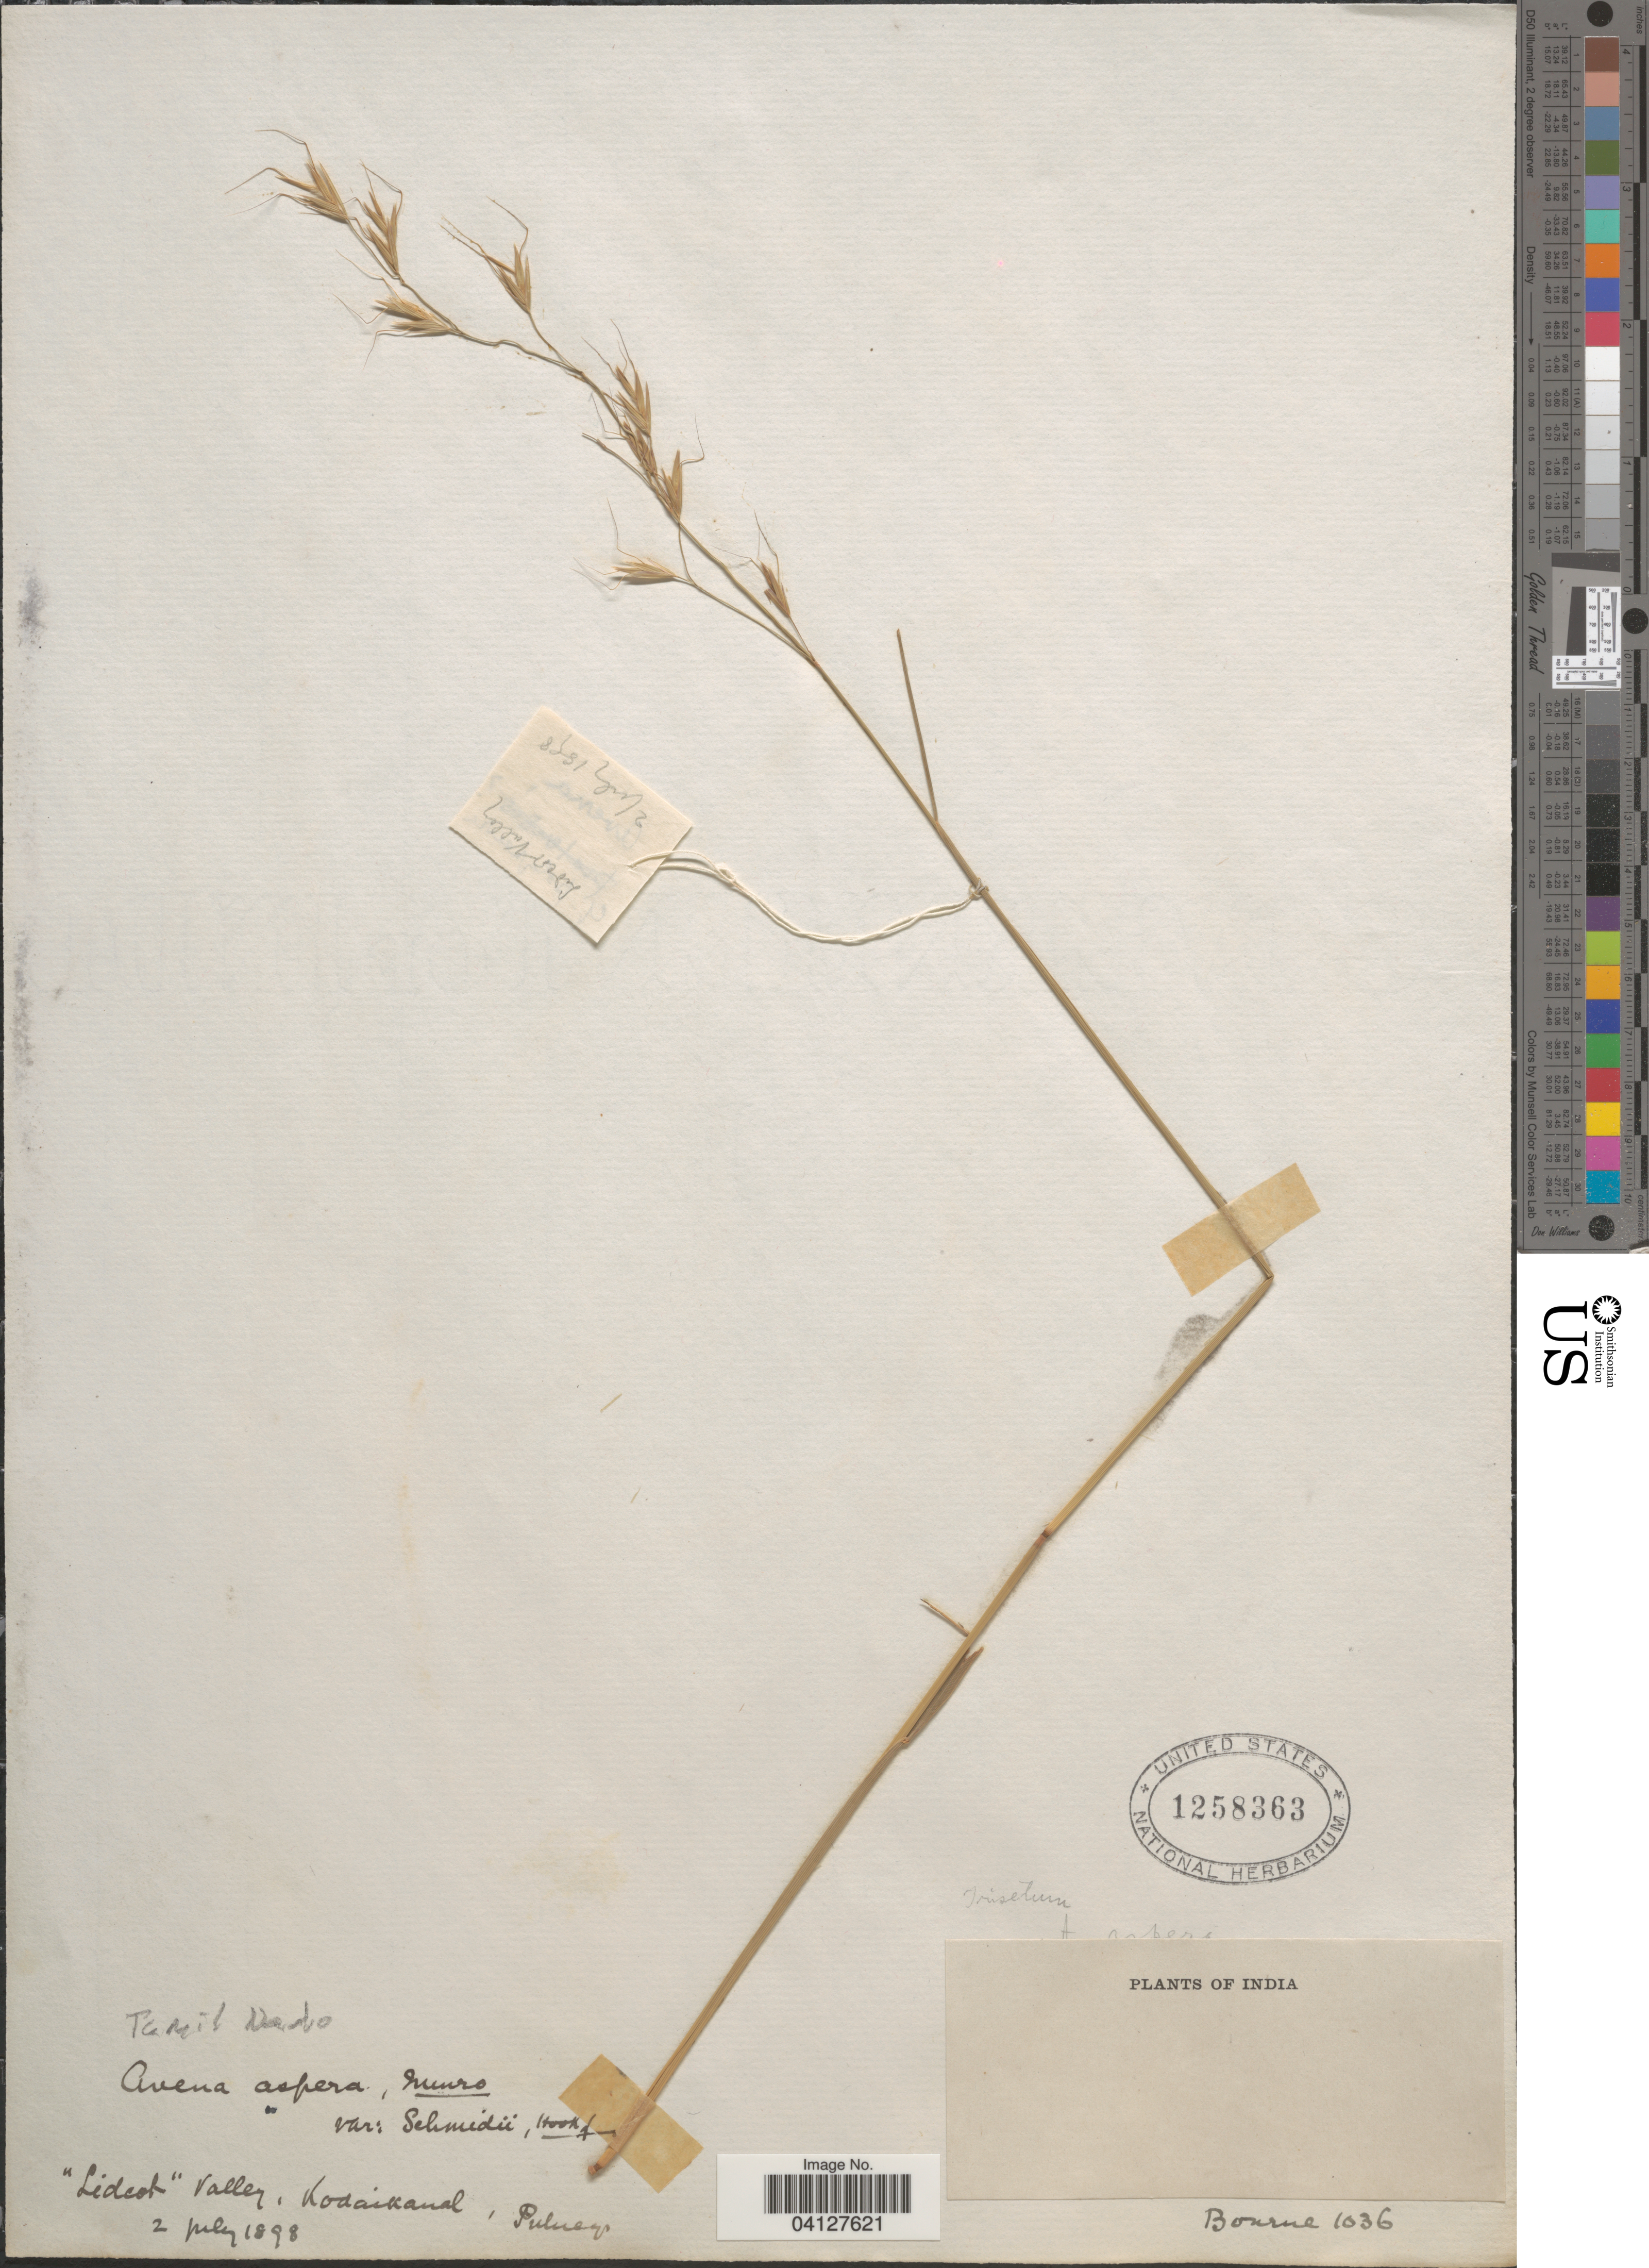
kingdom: Plantae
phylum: Tracheophyta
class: Liliopsida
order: Poales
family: Poaceae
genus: Avena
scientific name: Avena aspera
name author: Munro ex Thwaites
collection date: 1898-07-02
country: India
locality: Lidcot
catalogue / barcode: US 1258363